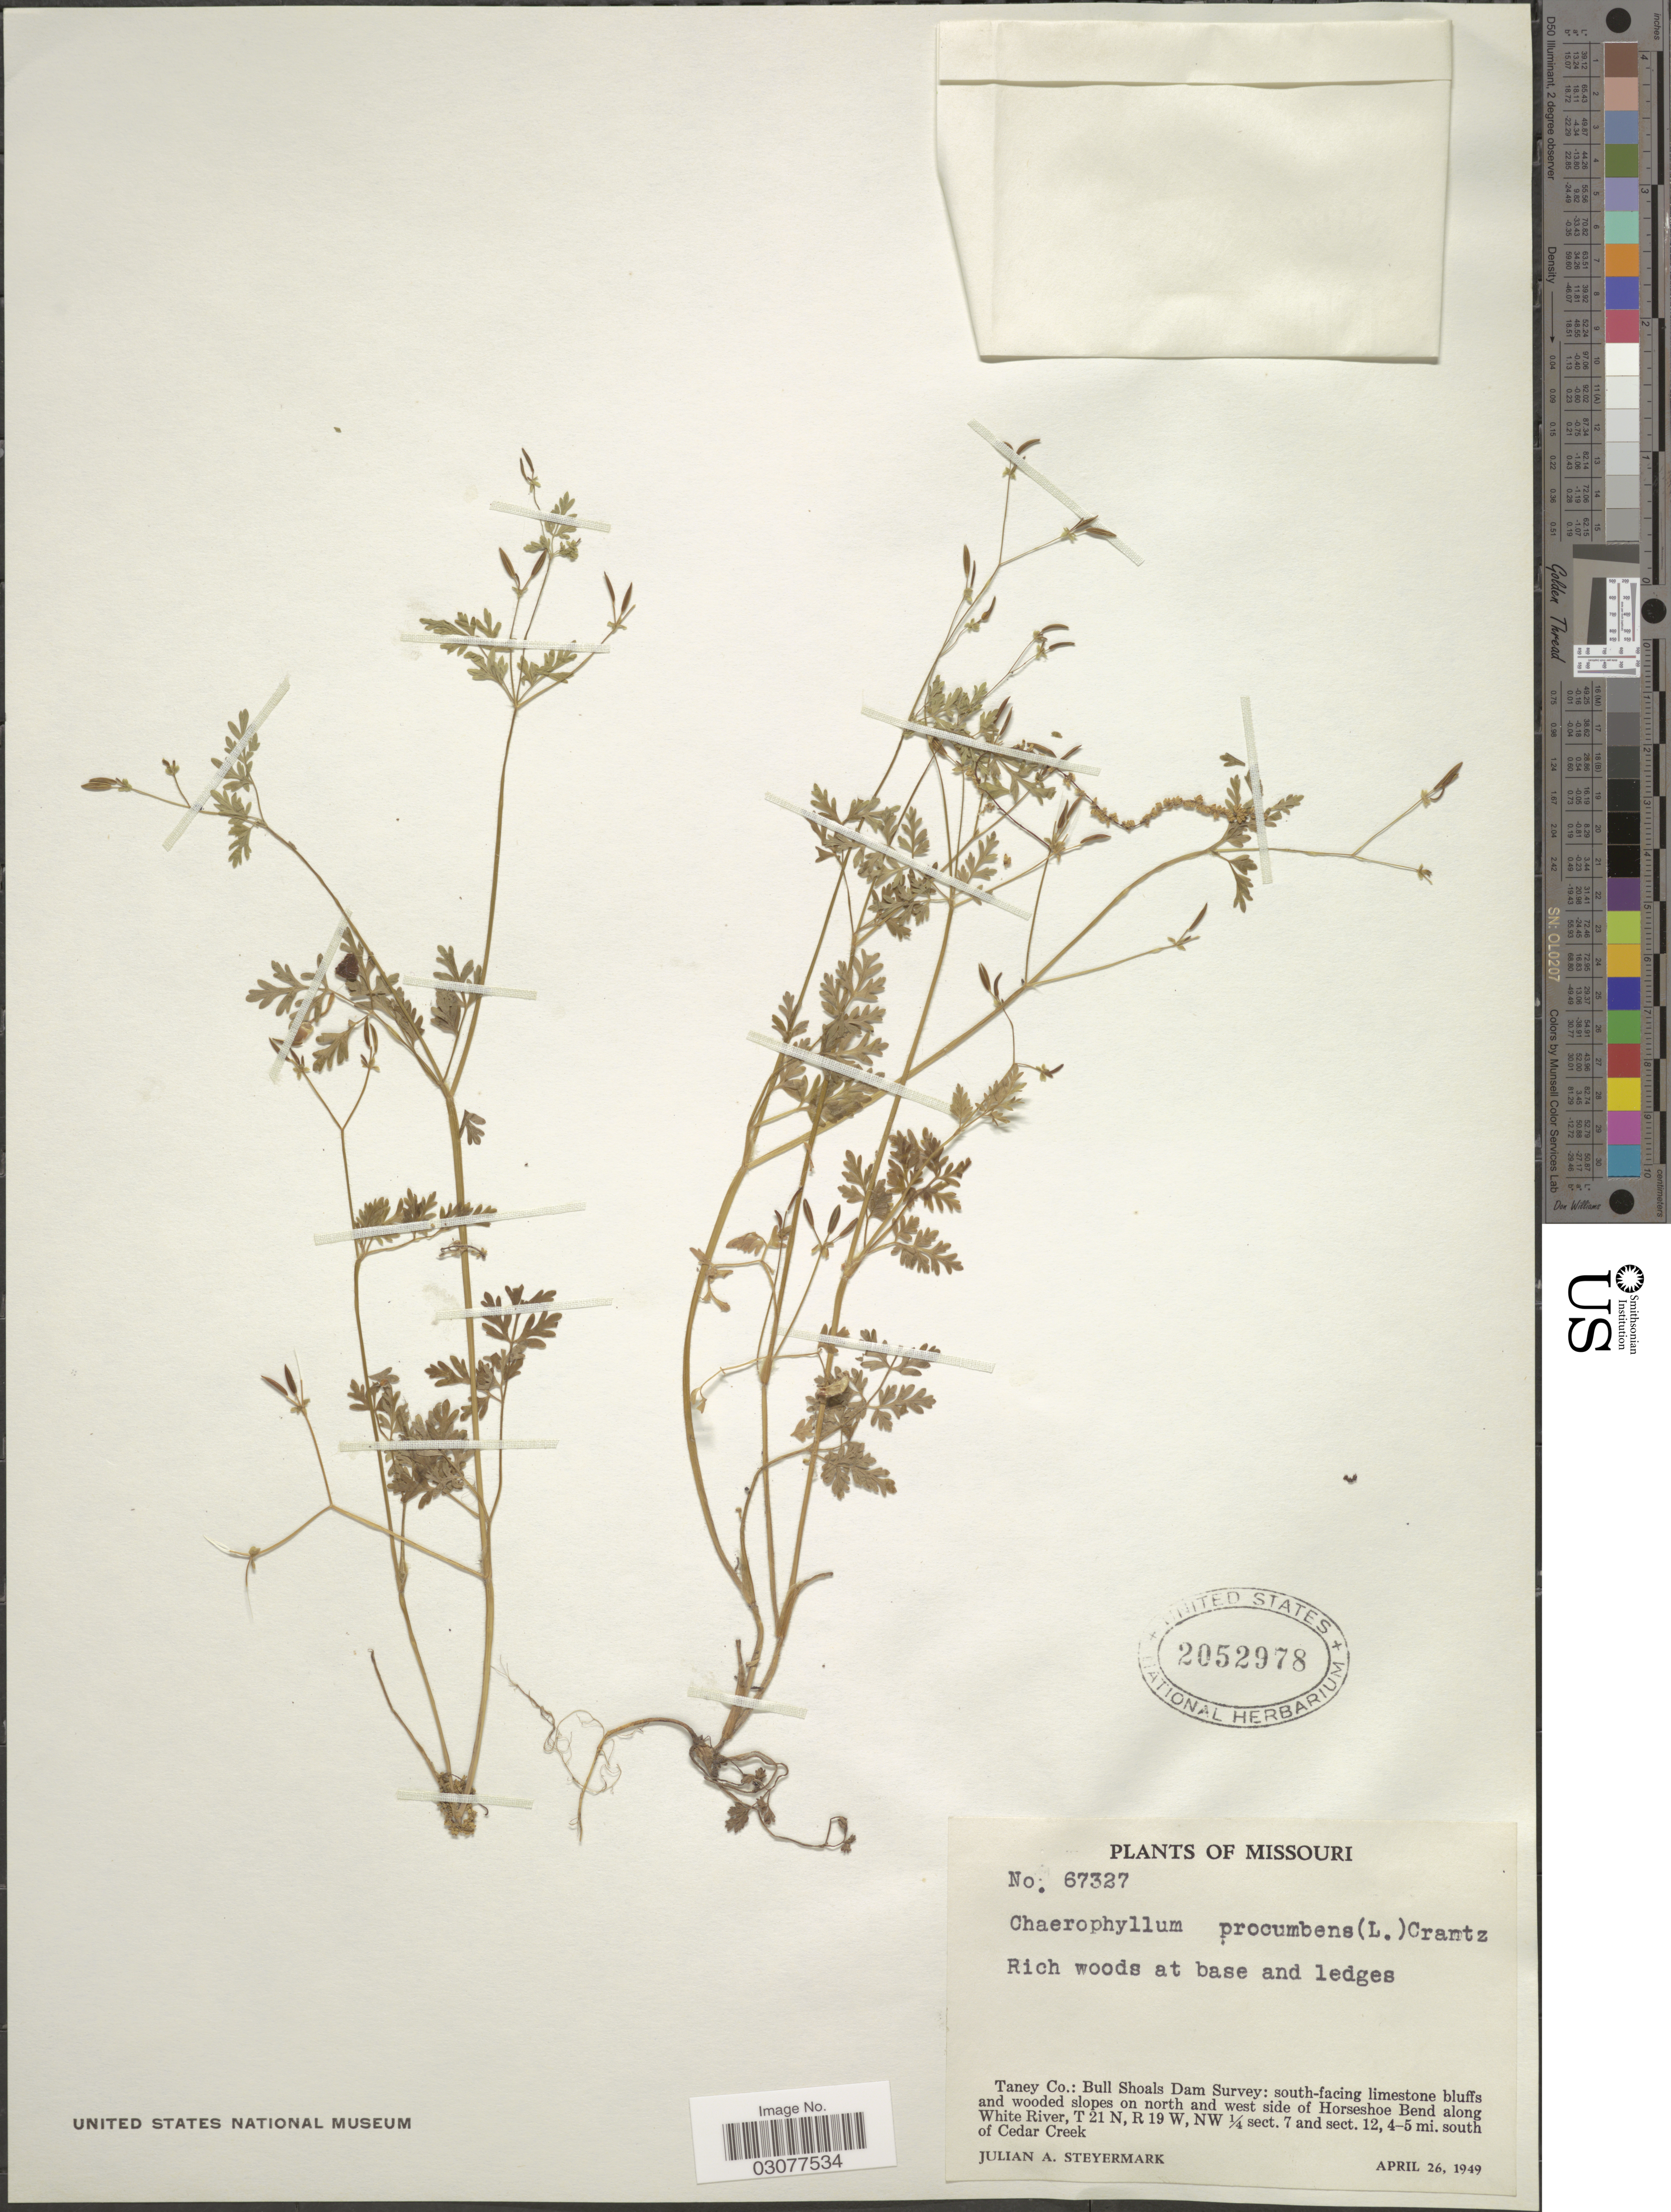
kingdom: Plantae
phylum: Tracheophyta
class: Magnoliopsida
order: Apiales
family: Apiaceae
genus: Chaerophyllum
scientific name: Chaerophyllum procumbens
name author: (L.) Crantz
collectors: J. Steyermark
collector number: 67327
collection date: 1949-04-26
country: United States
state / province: Missouri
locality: Taney Co.: Bull Shoals Dam Survey: south-facing limestone bluffs and wooded slopes on north and west side of Horseshoe Bend along White River, T 21 N, R 19 W, NW ¼ sect. 7 and sect. 12, 4-5 mi. south of Cedar Creek.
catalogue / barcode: US 2052978